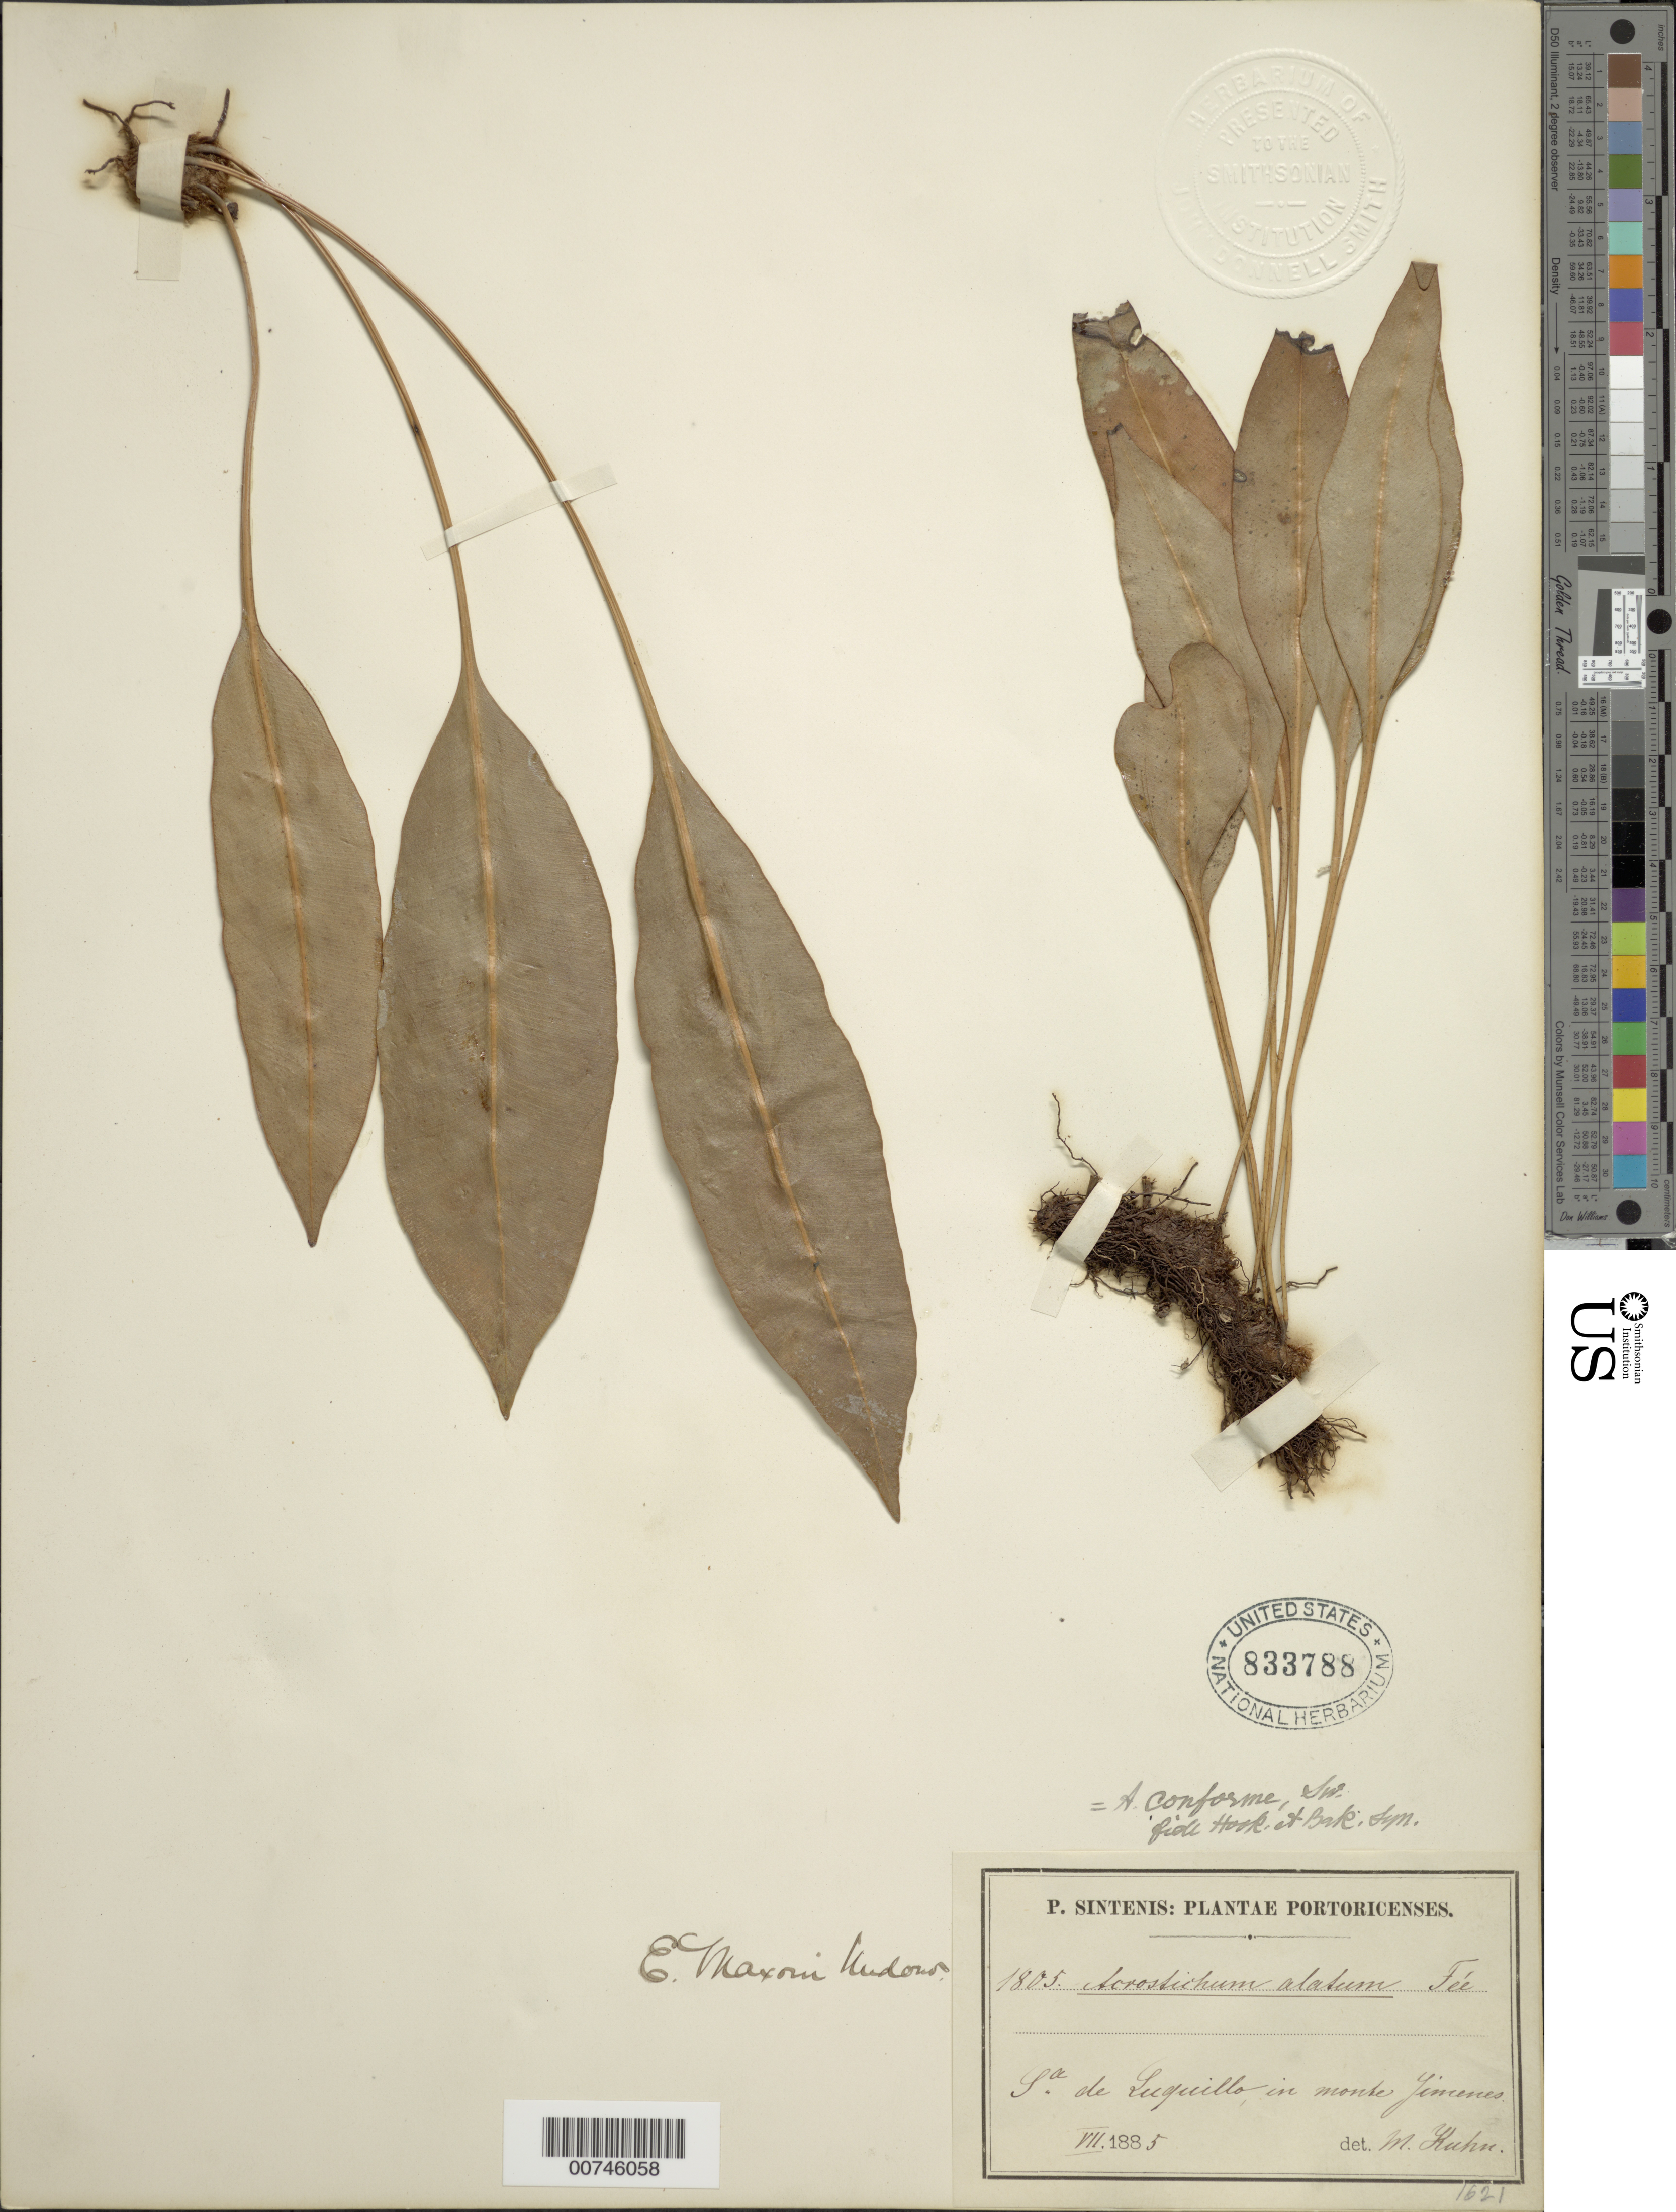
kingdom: Plantae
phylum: Tracheophyta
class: Polypodiopsida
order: Polypodiales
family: Dryopteridaceae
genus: Elaphoglossum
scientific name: Elaphoglossum maxonii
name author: Underw. ex C.V. Morton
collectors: P. Sintenis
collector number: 1805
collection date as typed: Jul 1885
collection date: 1885-07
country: Puerto Rico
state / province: Luquillo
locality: Sierra de Luquillo, in monte Jimemes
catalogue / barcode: US 833788